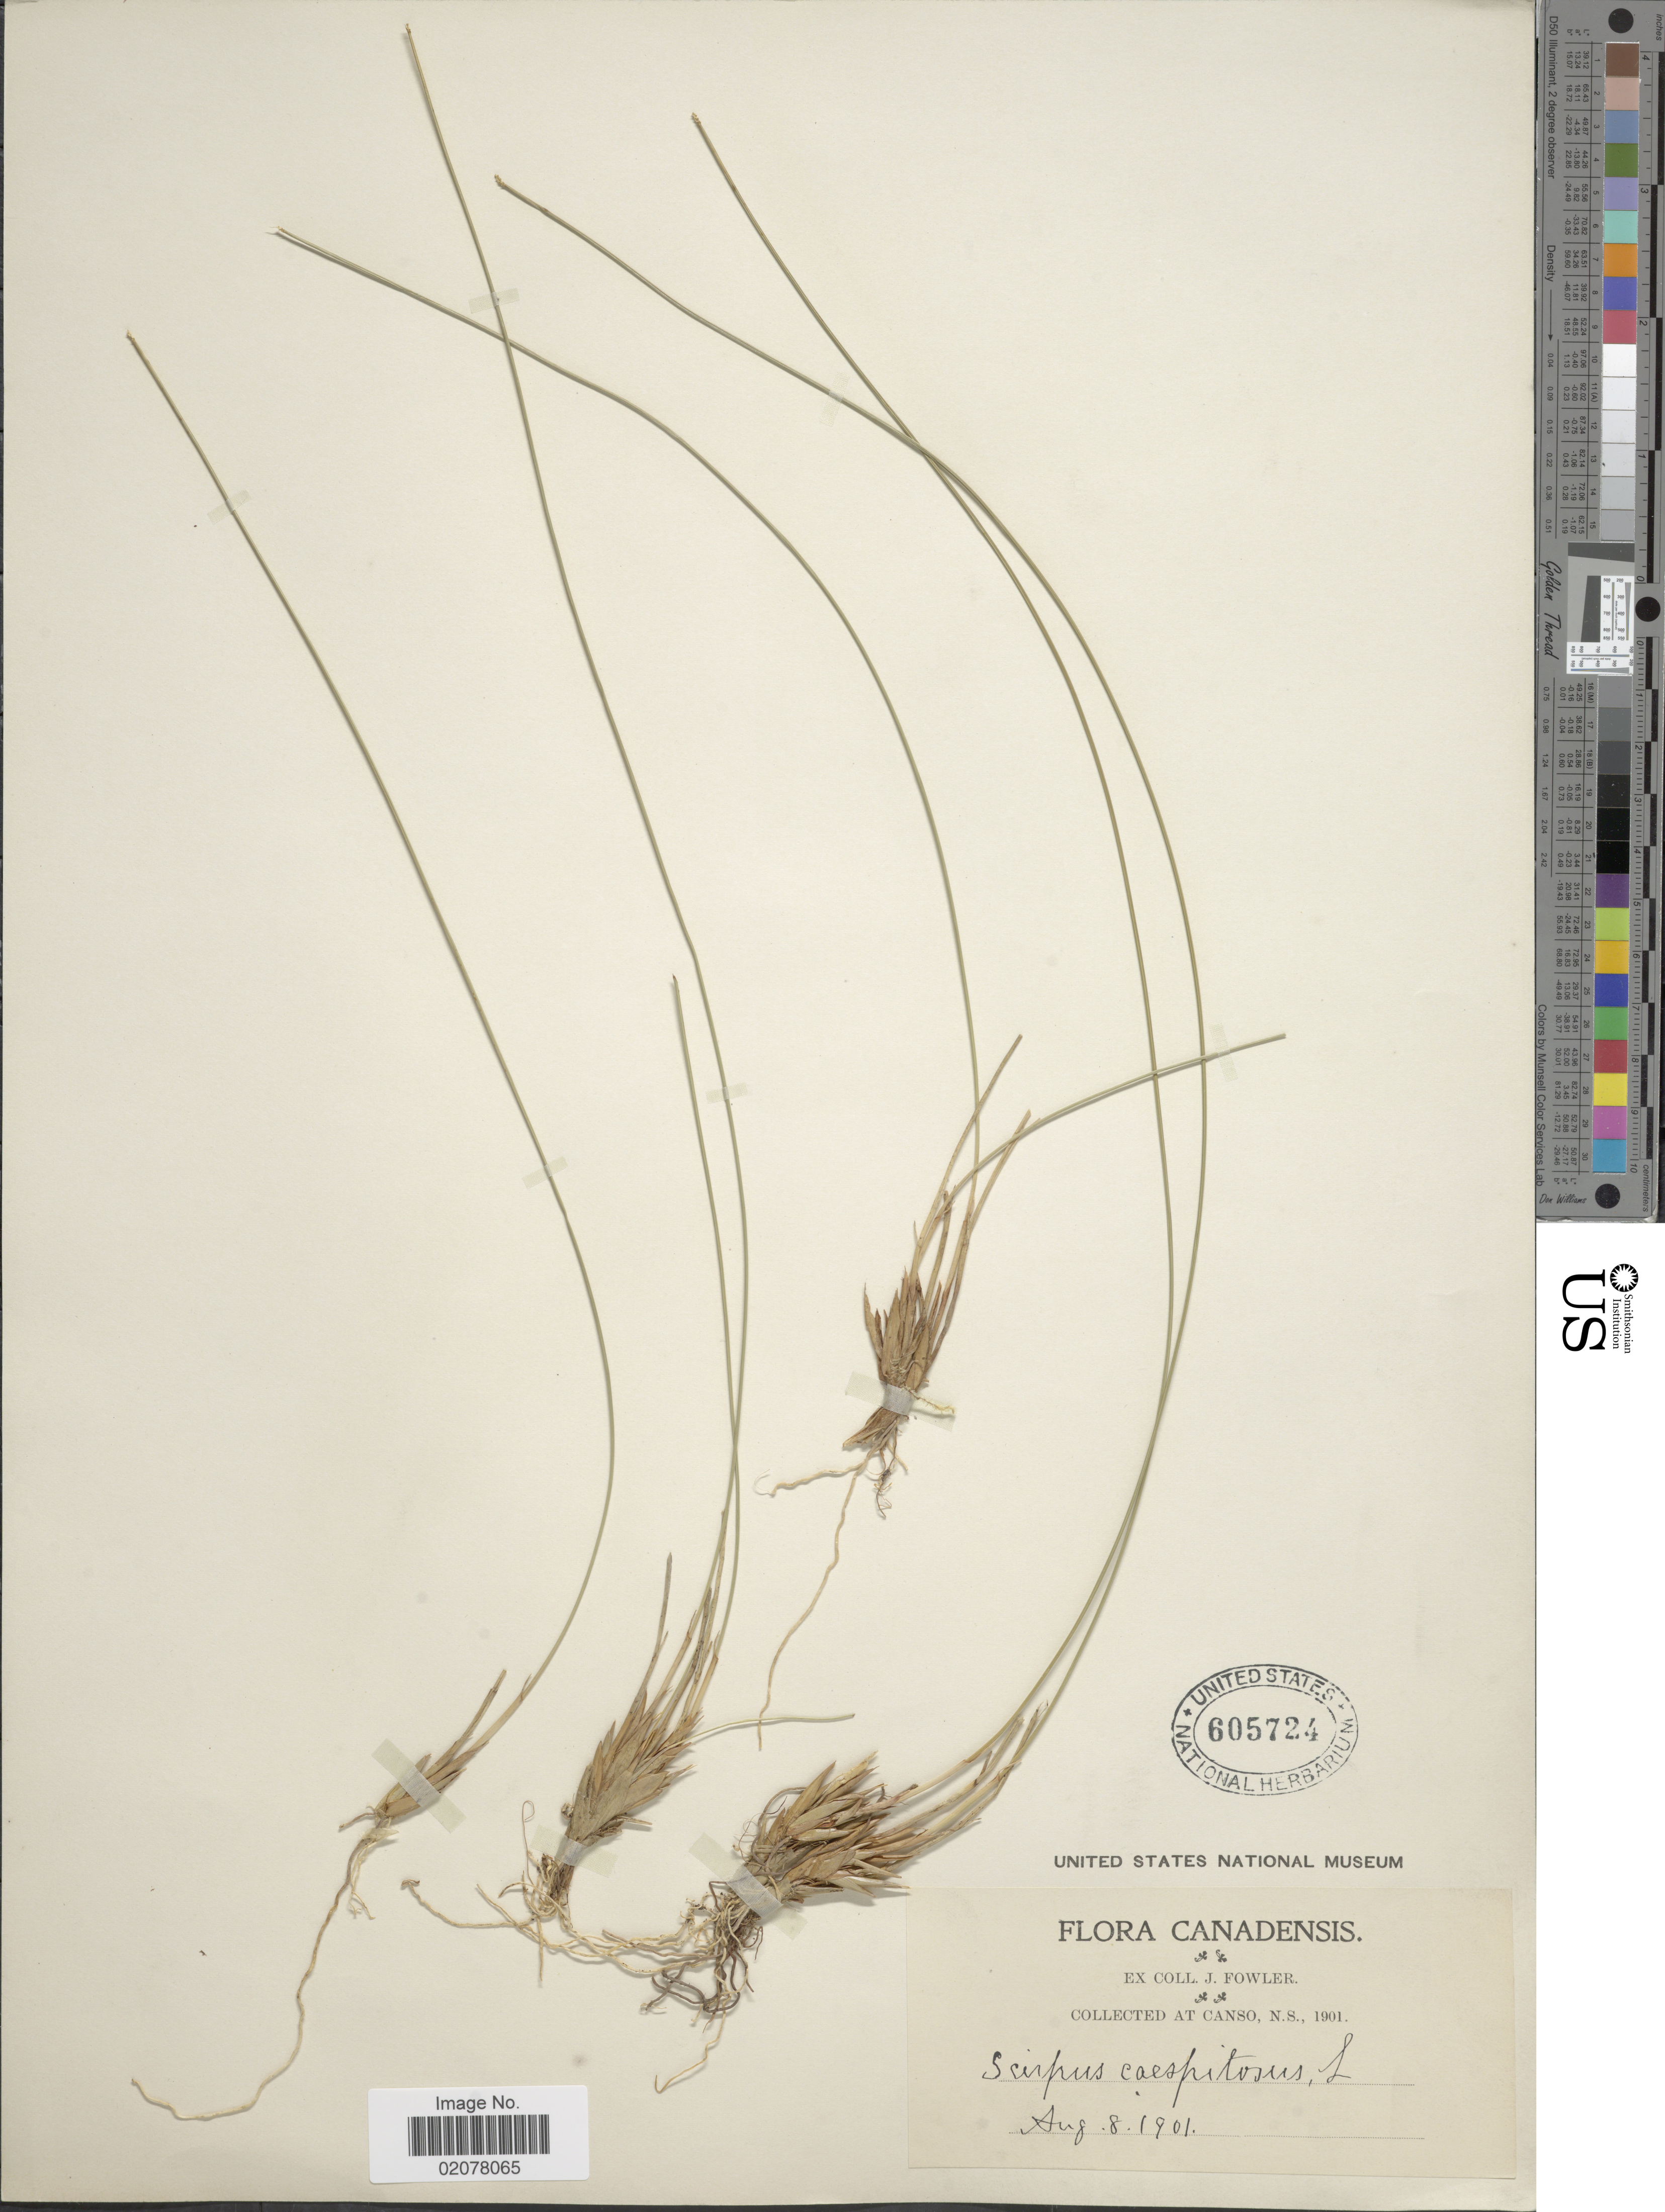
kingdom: Plantae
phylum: Tracheophyta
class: Liliopsida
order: Poales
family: Cyperaceae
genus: Trichophorum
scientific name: Trichophorum cespitosum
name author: (L.) Hartm.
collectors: J. P. Fowler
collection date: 1901-08-08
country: Canada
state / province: Nova Scotia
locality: Canso, N.S.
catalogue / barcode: US 605724